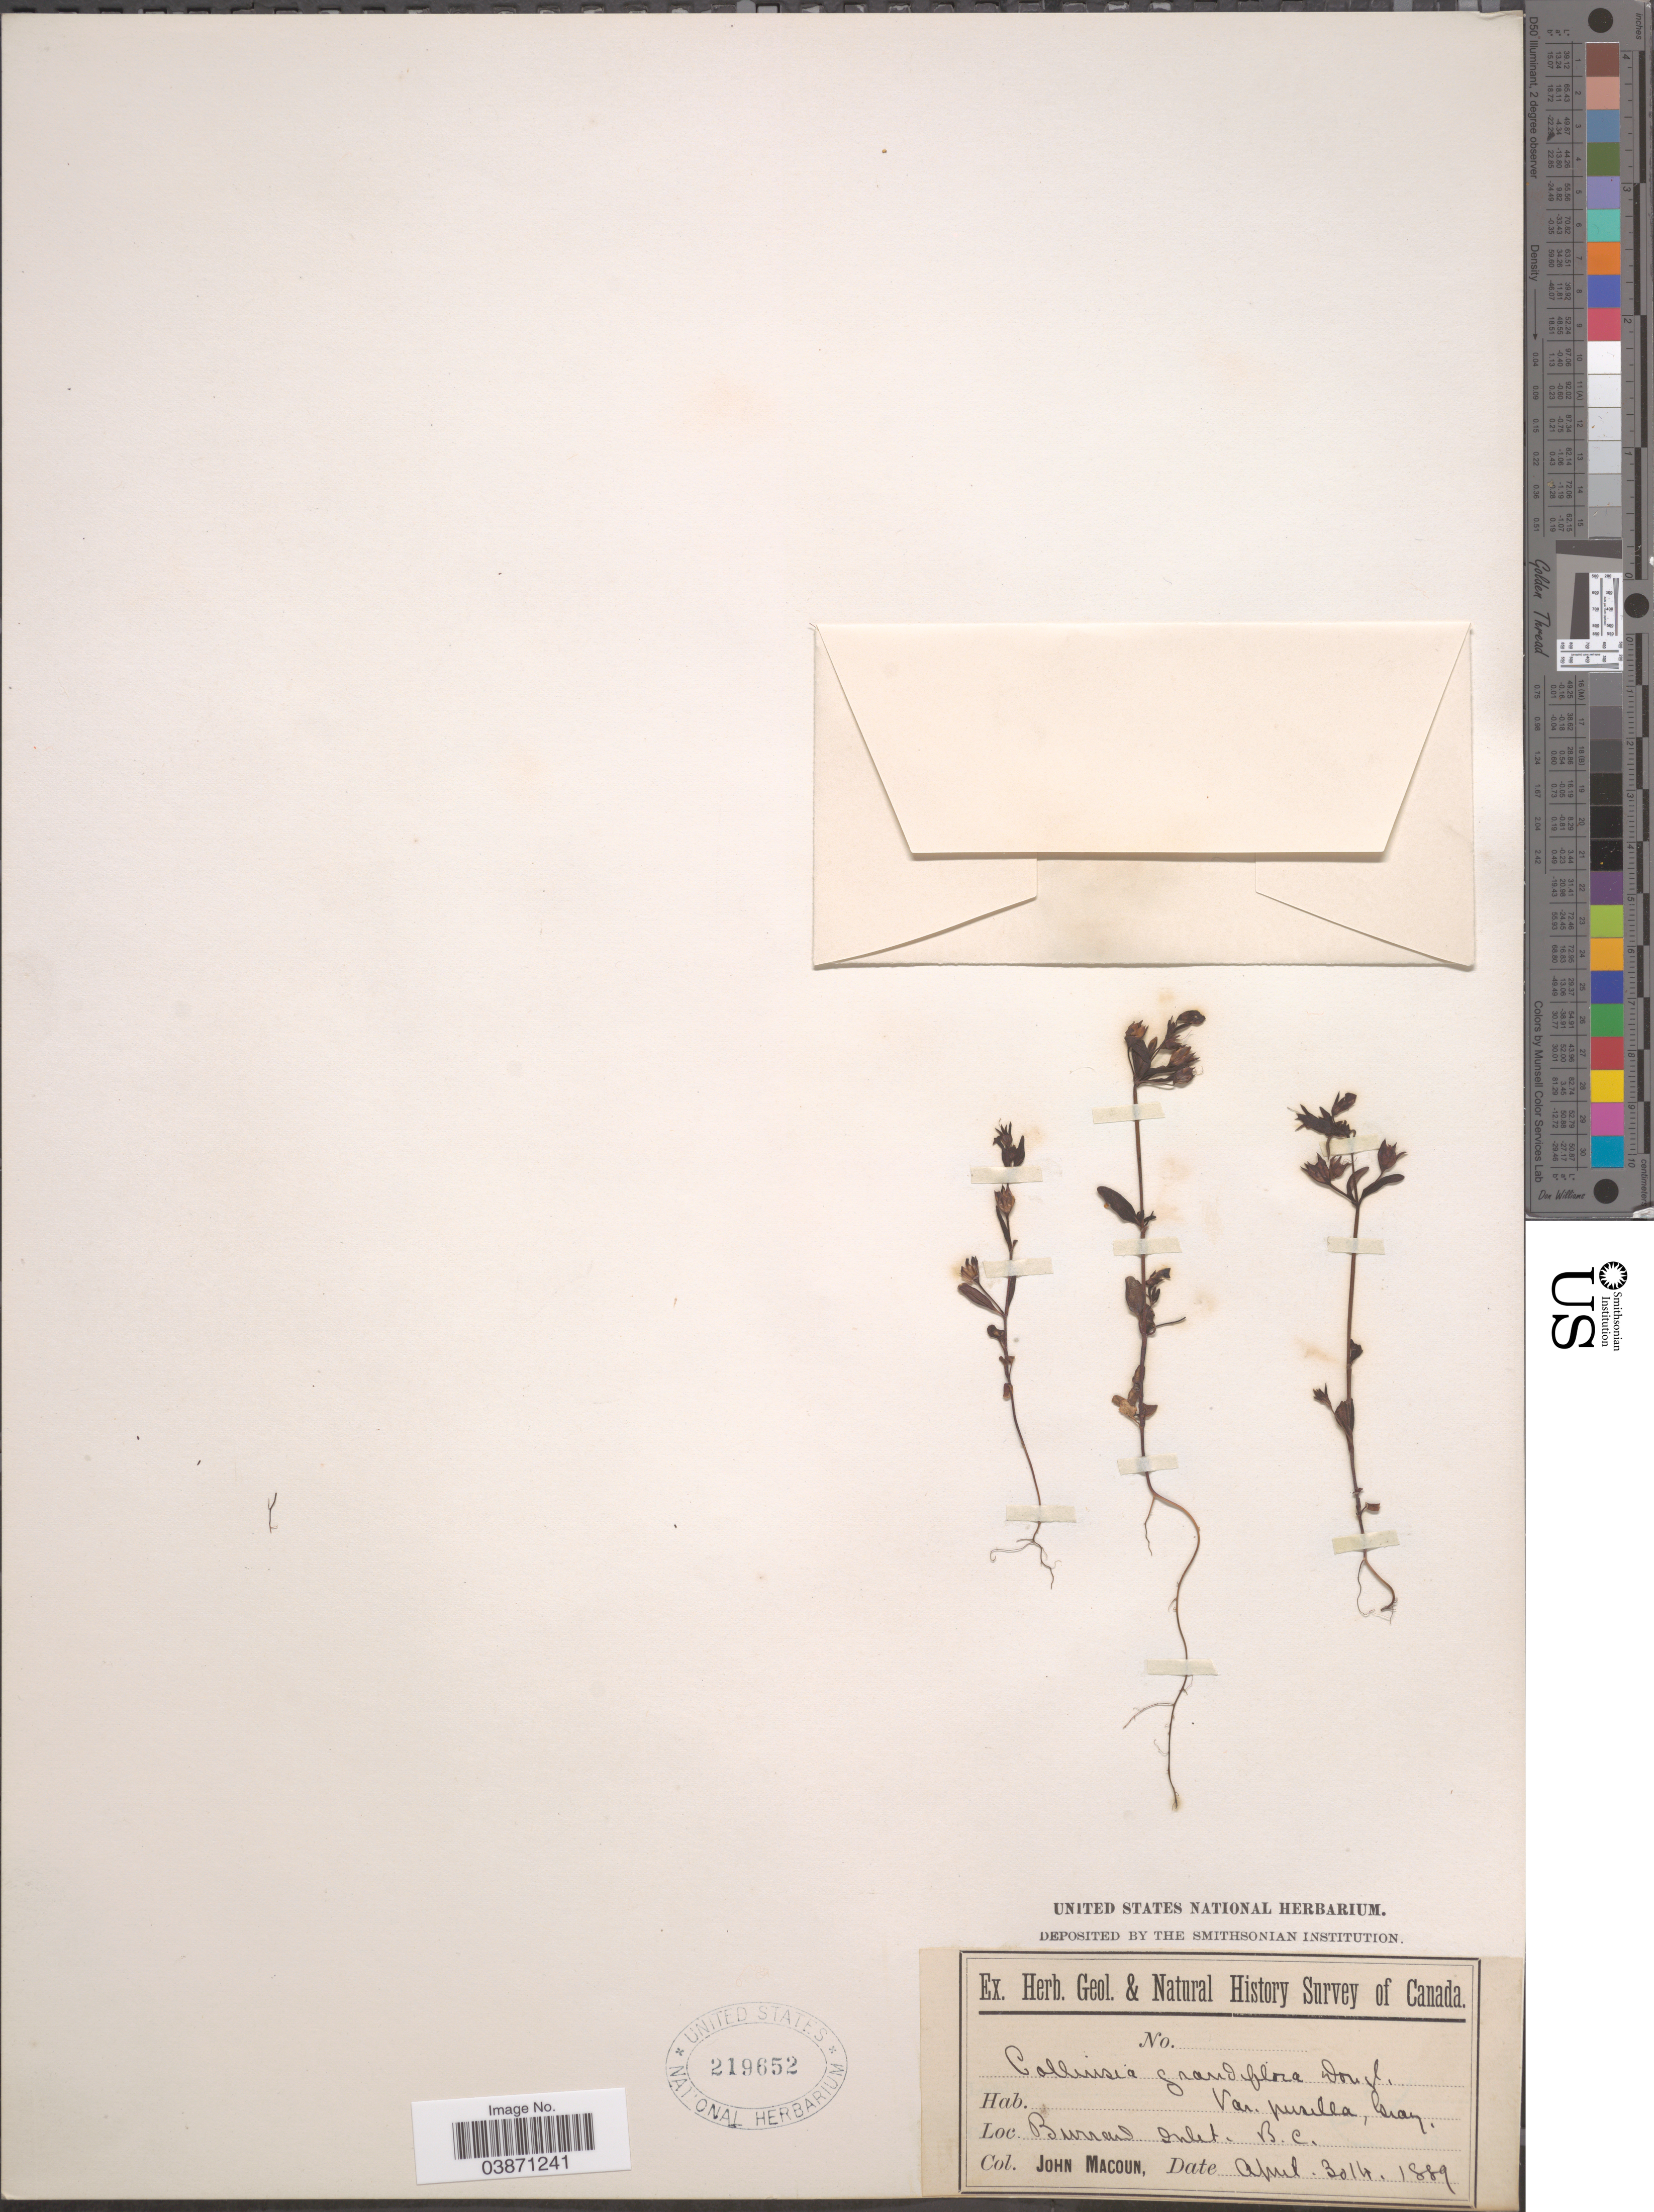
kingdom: Plantae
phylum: Tracheophyta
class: Magnoliopsida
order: Lamiales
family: Plantaginaceae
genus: Collinsia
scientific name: Collinsia parviflora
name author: Douglas ex Lindl.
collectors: J. Macoun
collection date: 1889-04-30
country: Canada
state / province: British Columbia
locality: Burrard Inlet.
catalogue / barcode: US 219652